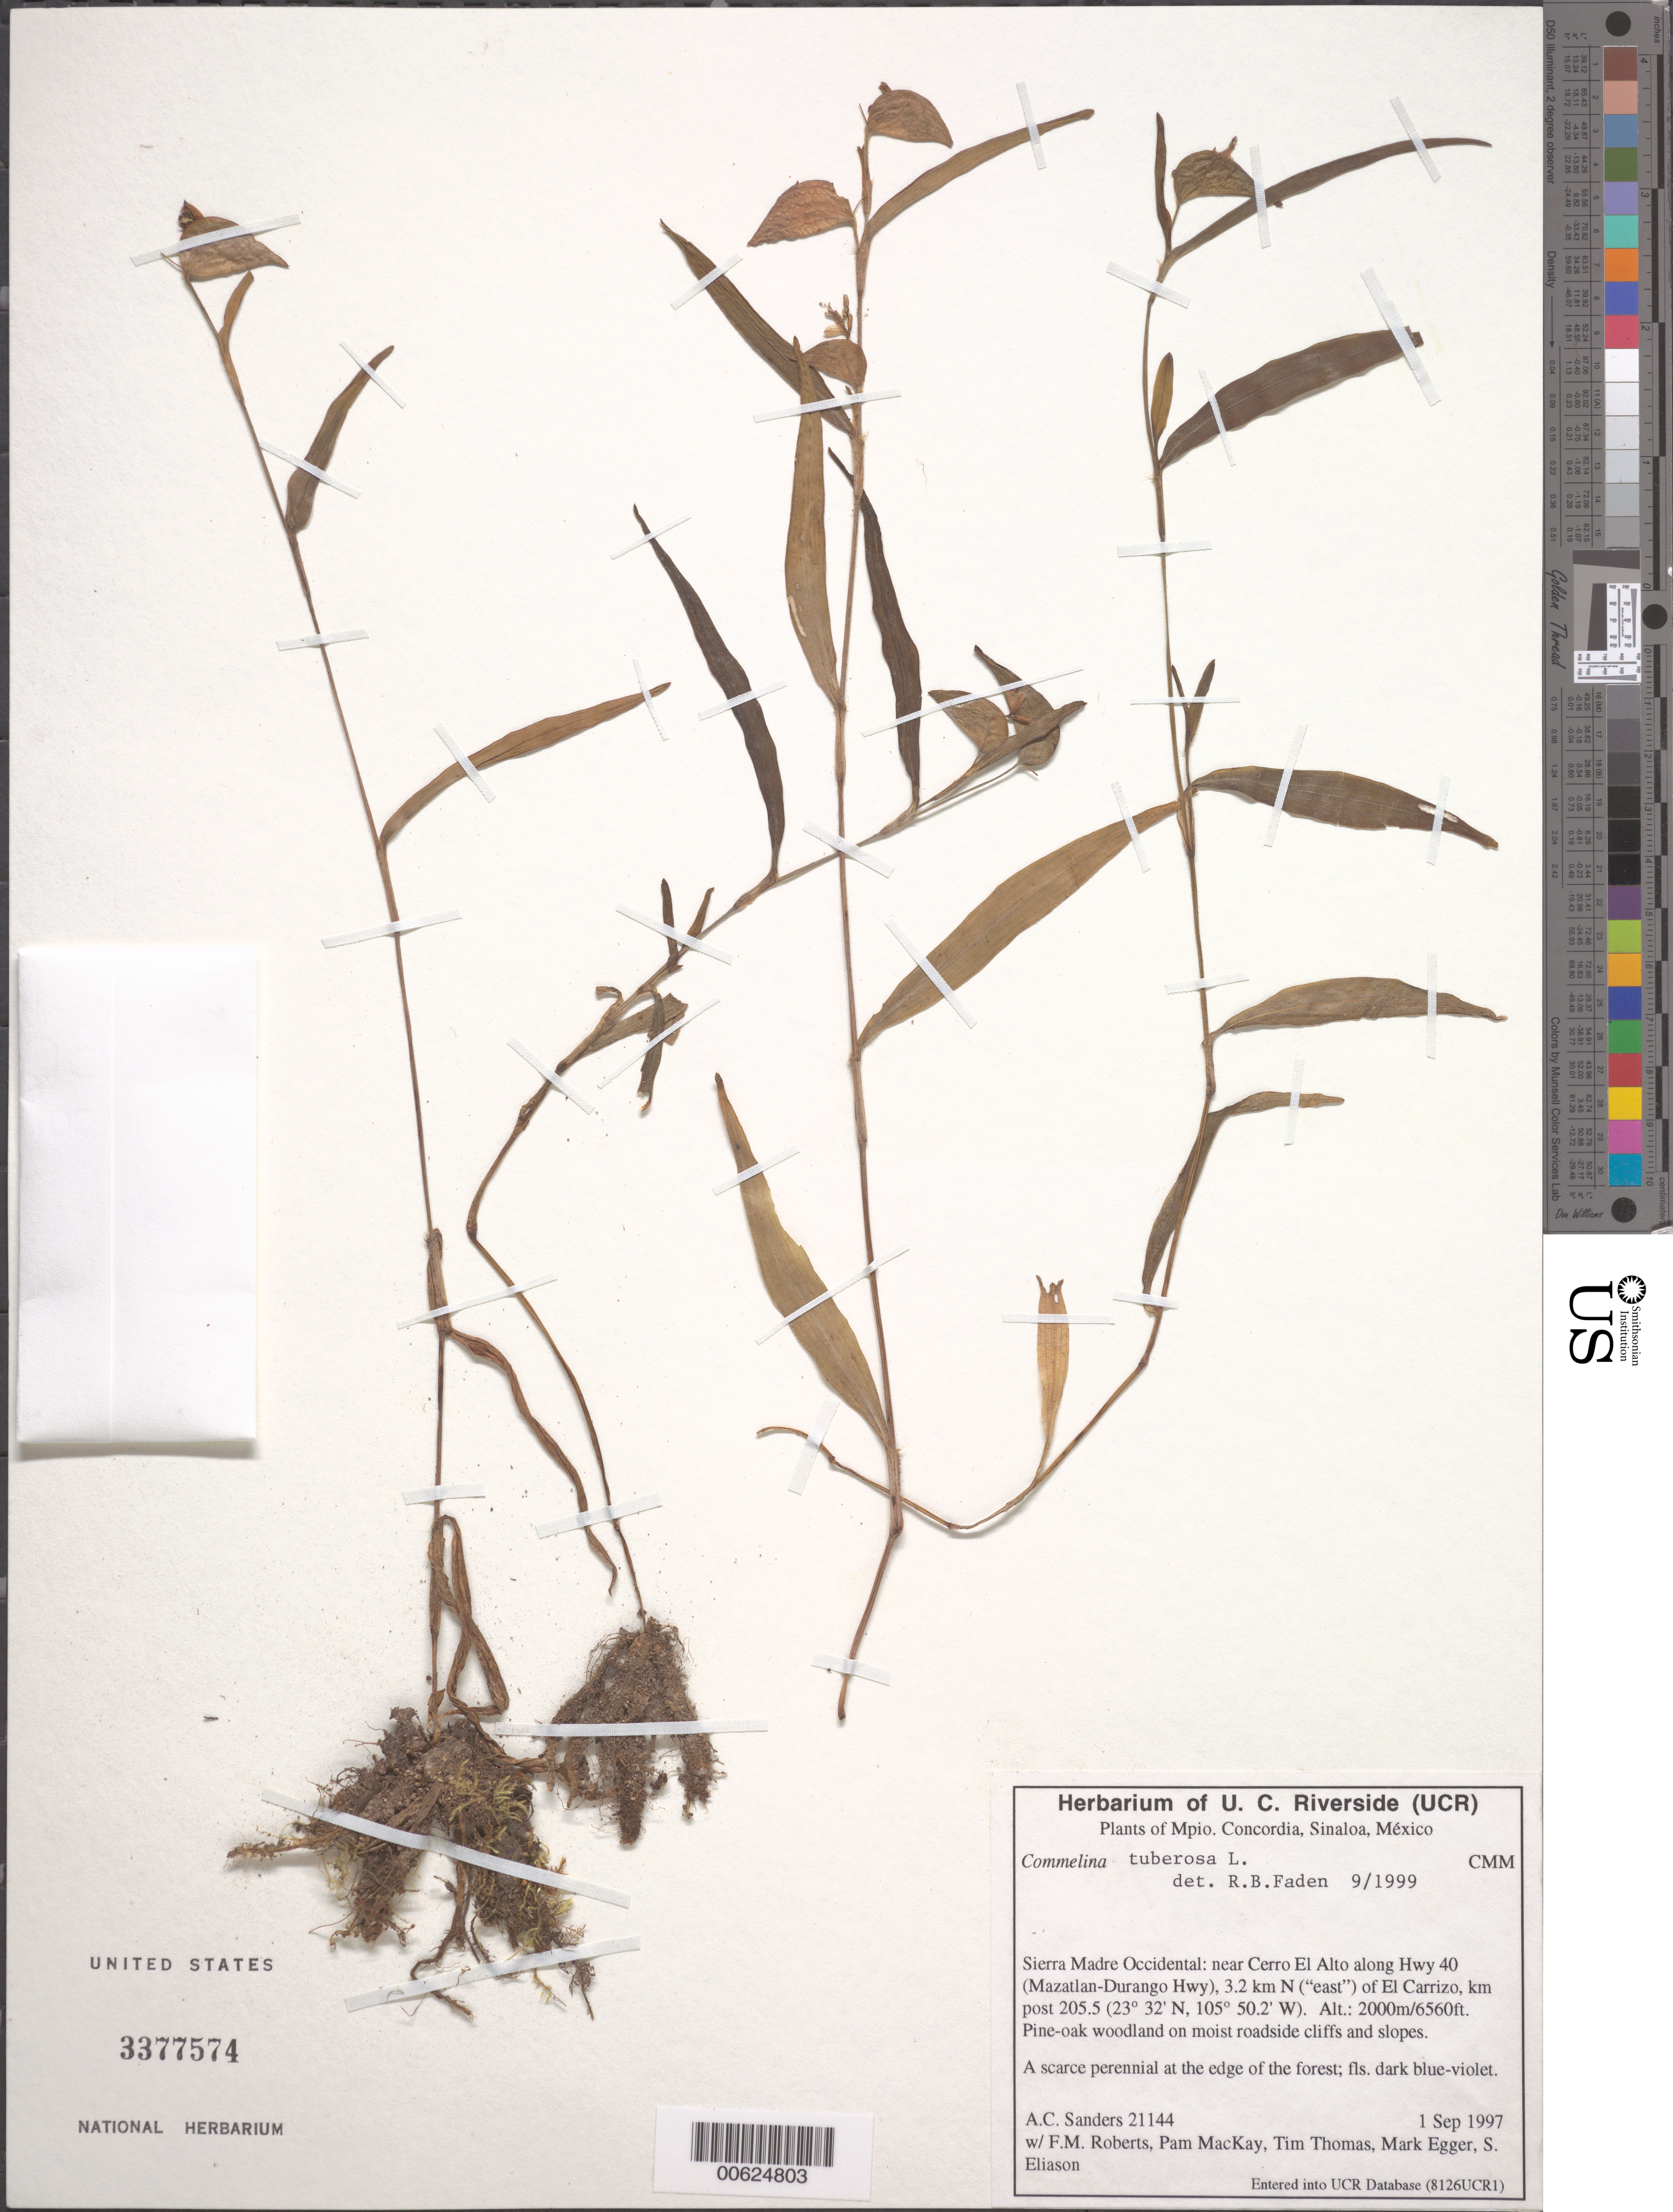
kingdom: Plantae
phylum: Tracheophyta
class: Liliopsida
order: Commelinales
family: Commelinaceae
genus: Commelina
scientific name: Commelina tuberosa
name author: L.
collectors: A. Sanders, F. Roberts, P. Mackay, T. Thomas, J. M. Egger & S. Eliason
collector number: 21144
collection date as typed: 01 Sep 1997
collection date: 1997-09-01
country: Mexico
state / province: Sinaloa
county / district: Concordia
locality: Sierra Madre occidental, near cerro el alto along hwy 40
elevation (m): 2000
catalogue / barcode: US 3377574